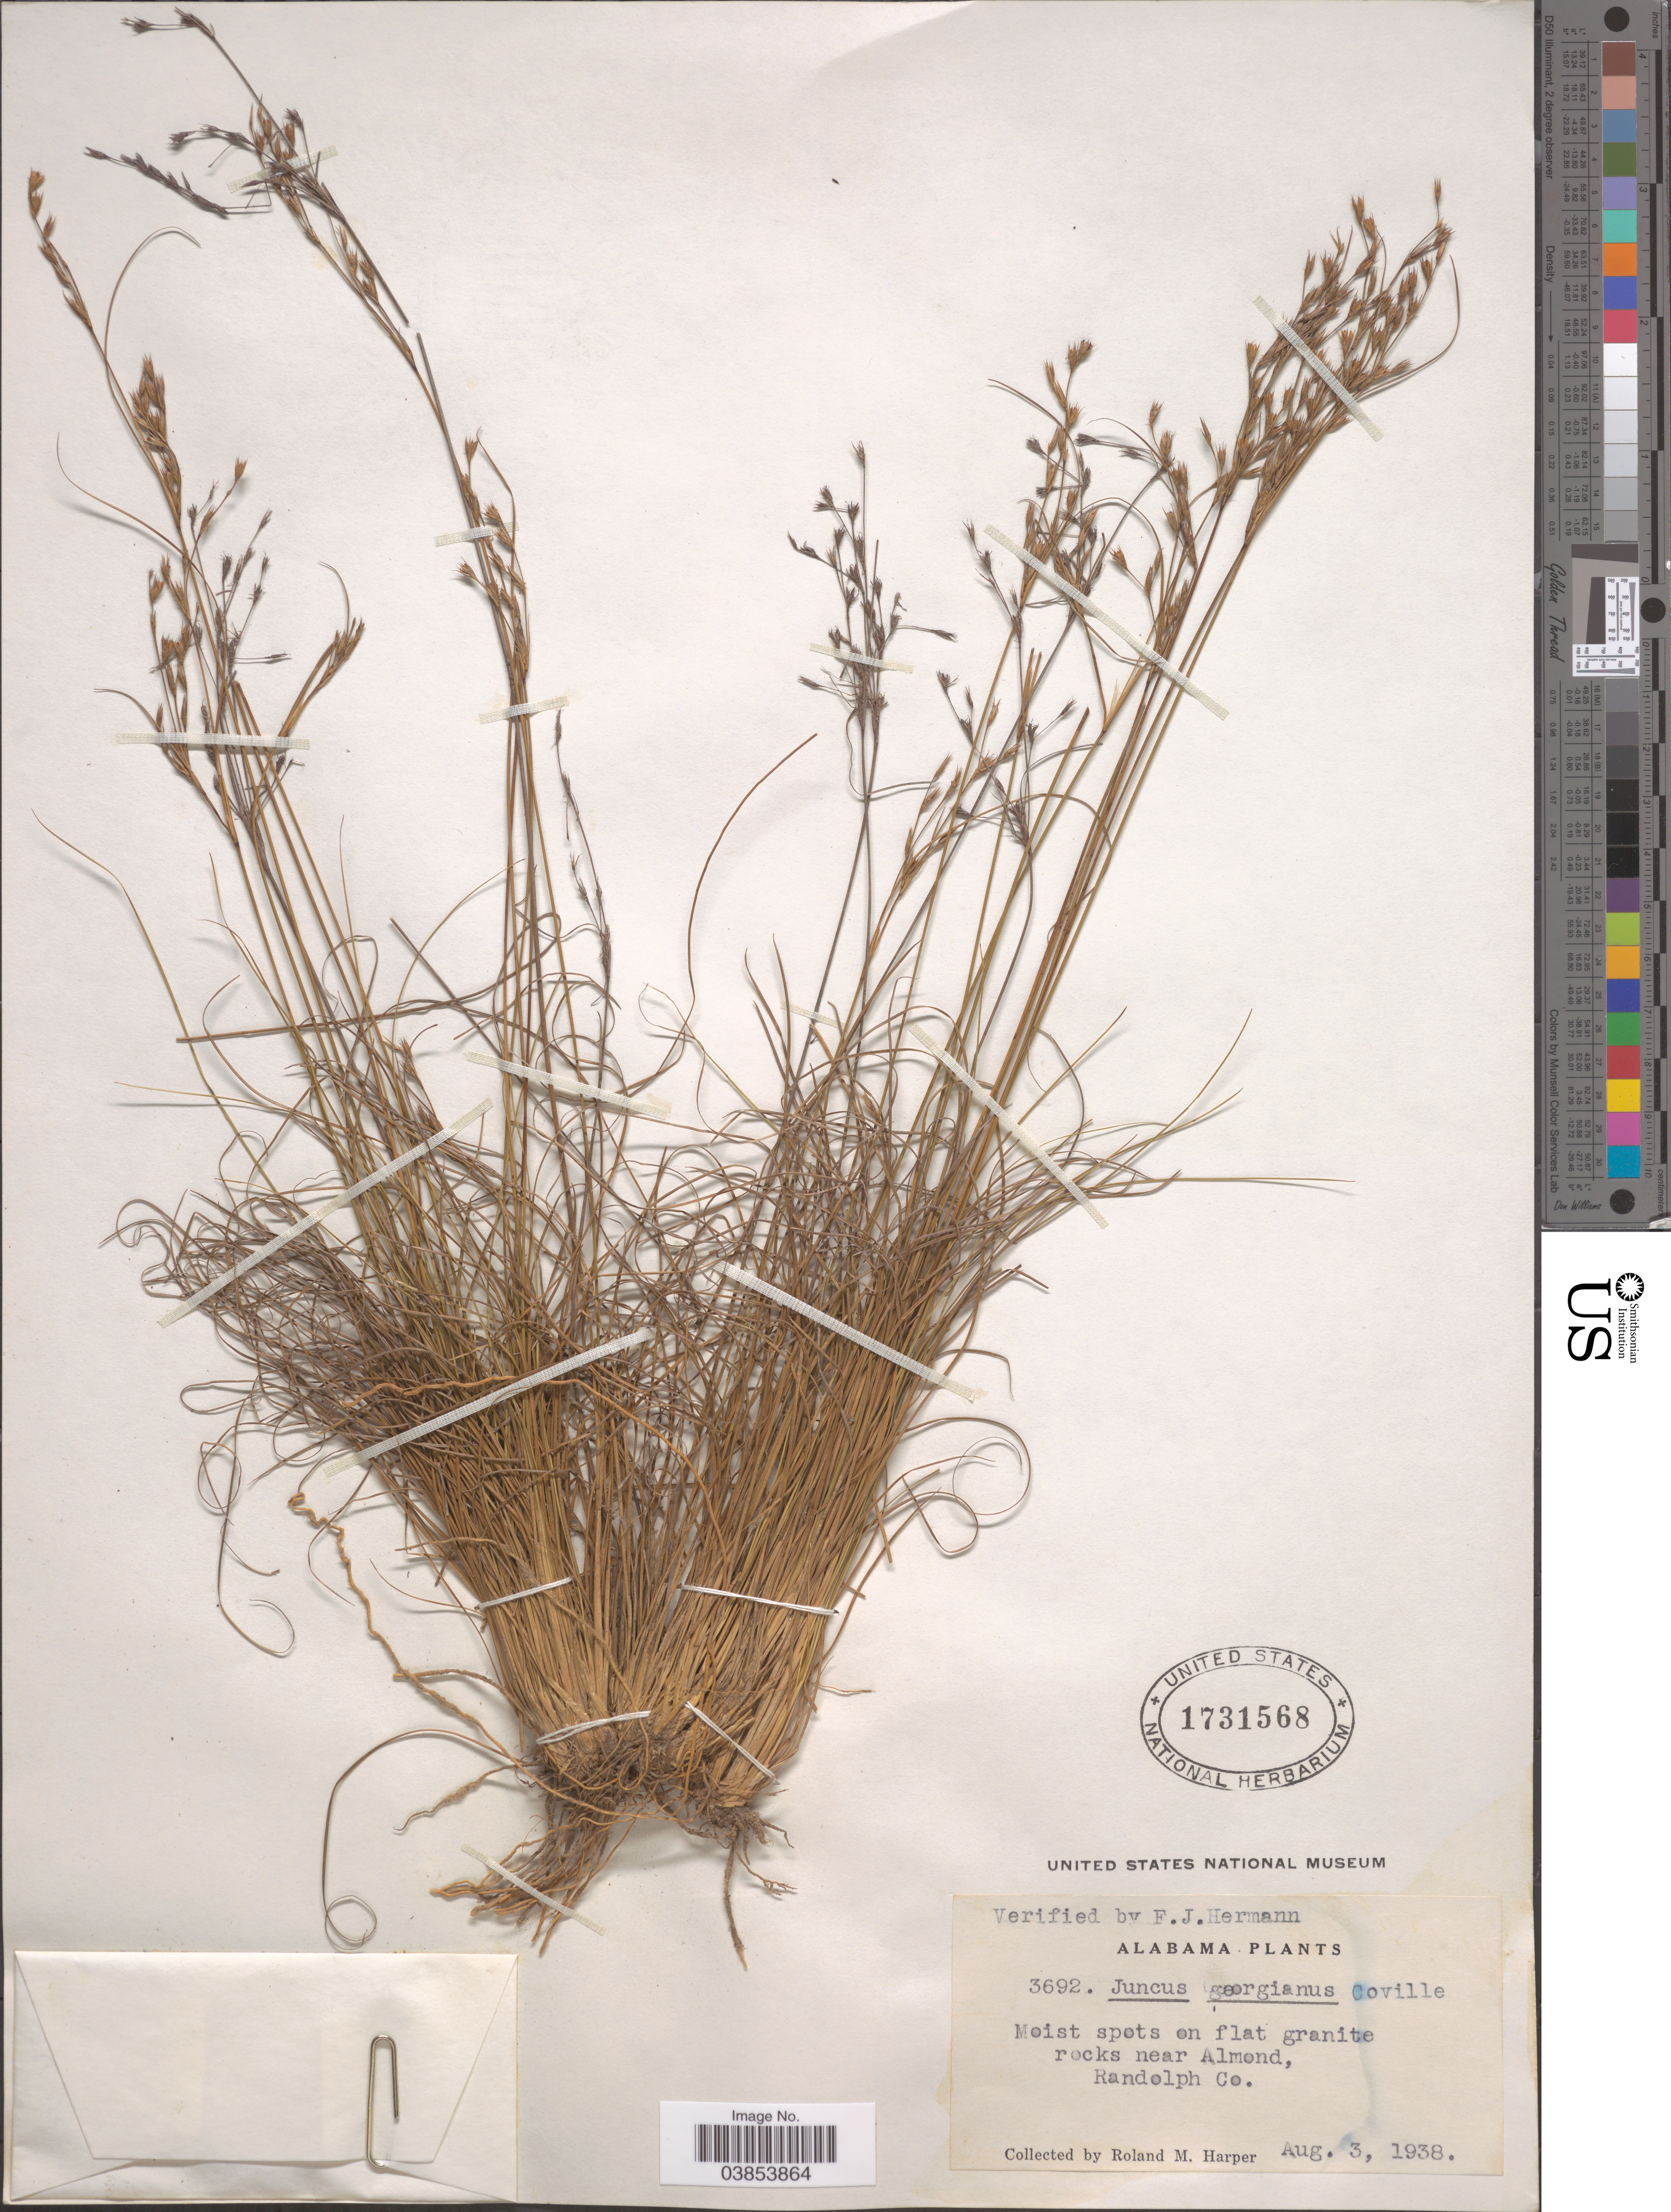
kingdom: Plantae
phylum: Tracheophyta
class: Liliopsida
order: Poales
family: Juncaceae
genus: Juncus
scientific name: Juncus georgianus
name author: Coville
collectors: R. M. Harper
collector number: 3692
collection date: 1938-08-03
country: United States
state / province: Alabama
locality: Near Almond, Randolph Co.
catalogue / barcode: US 1731568